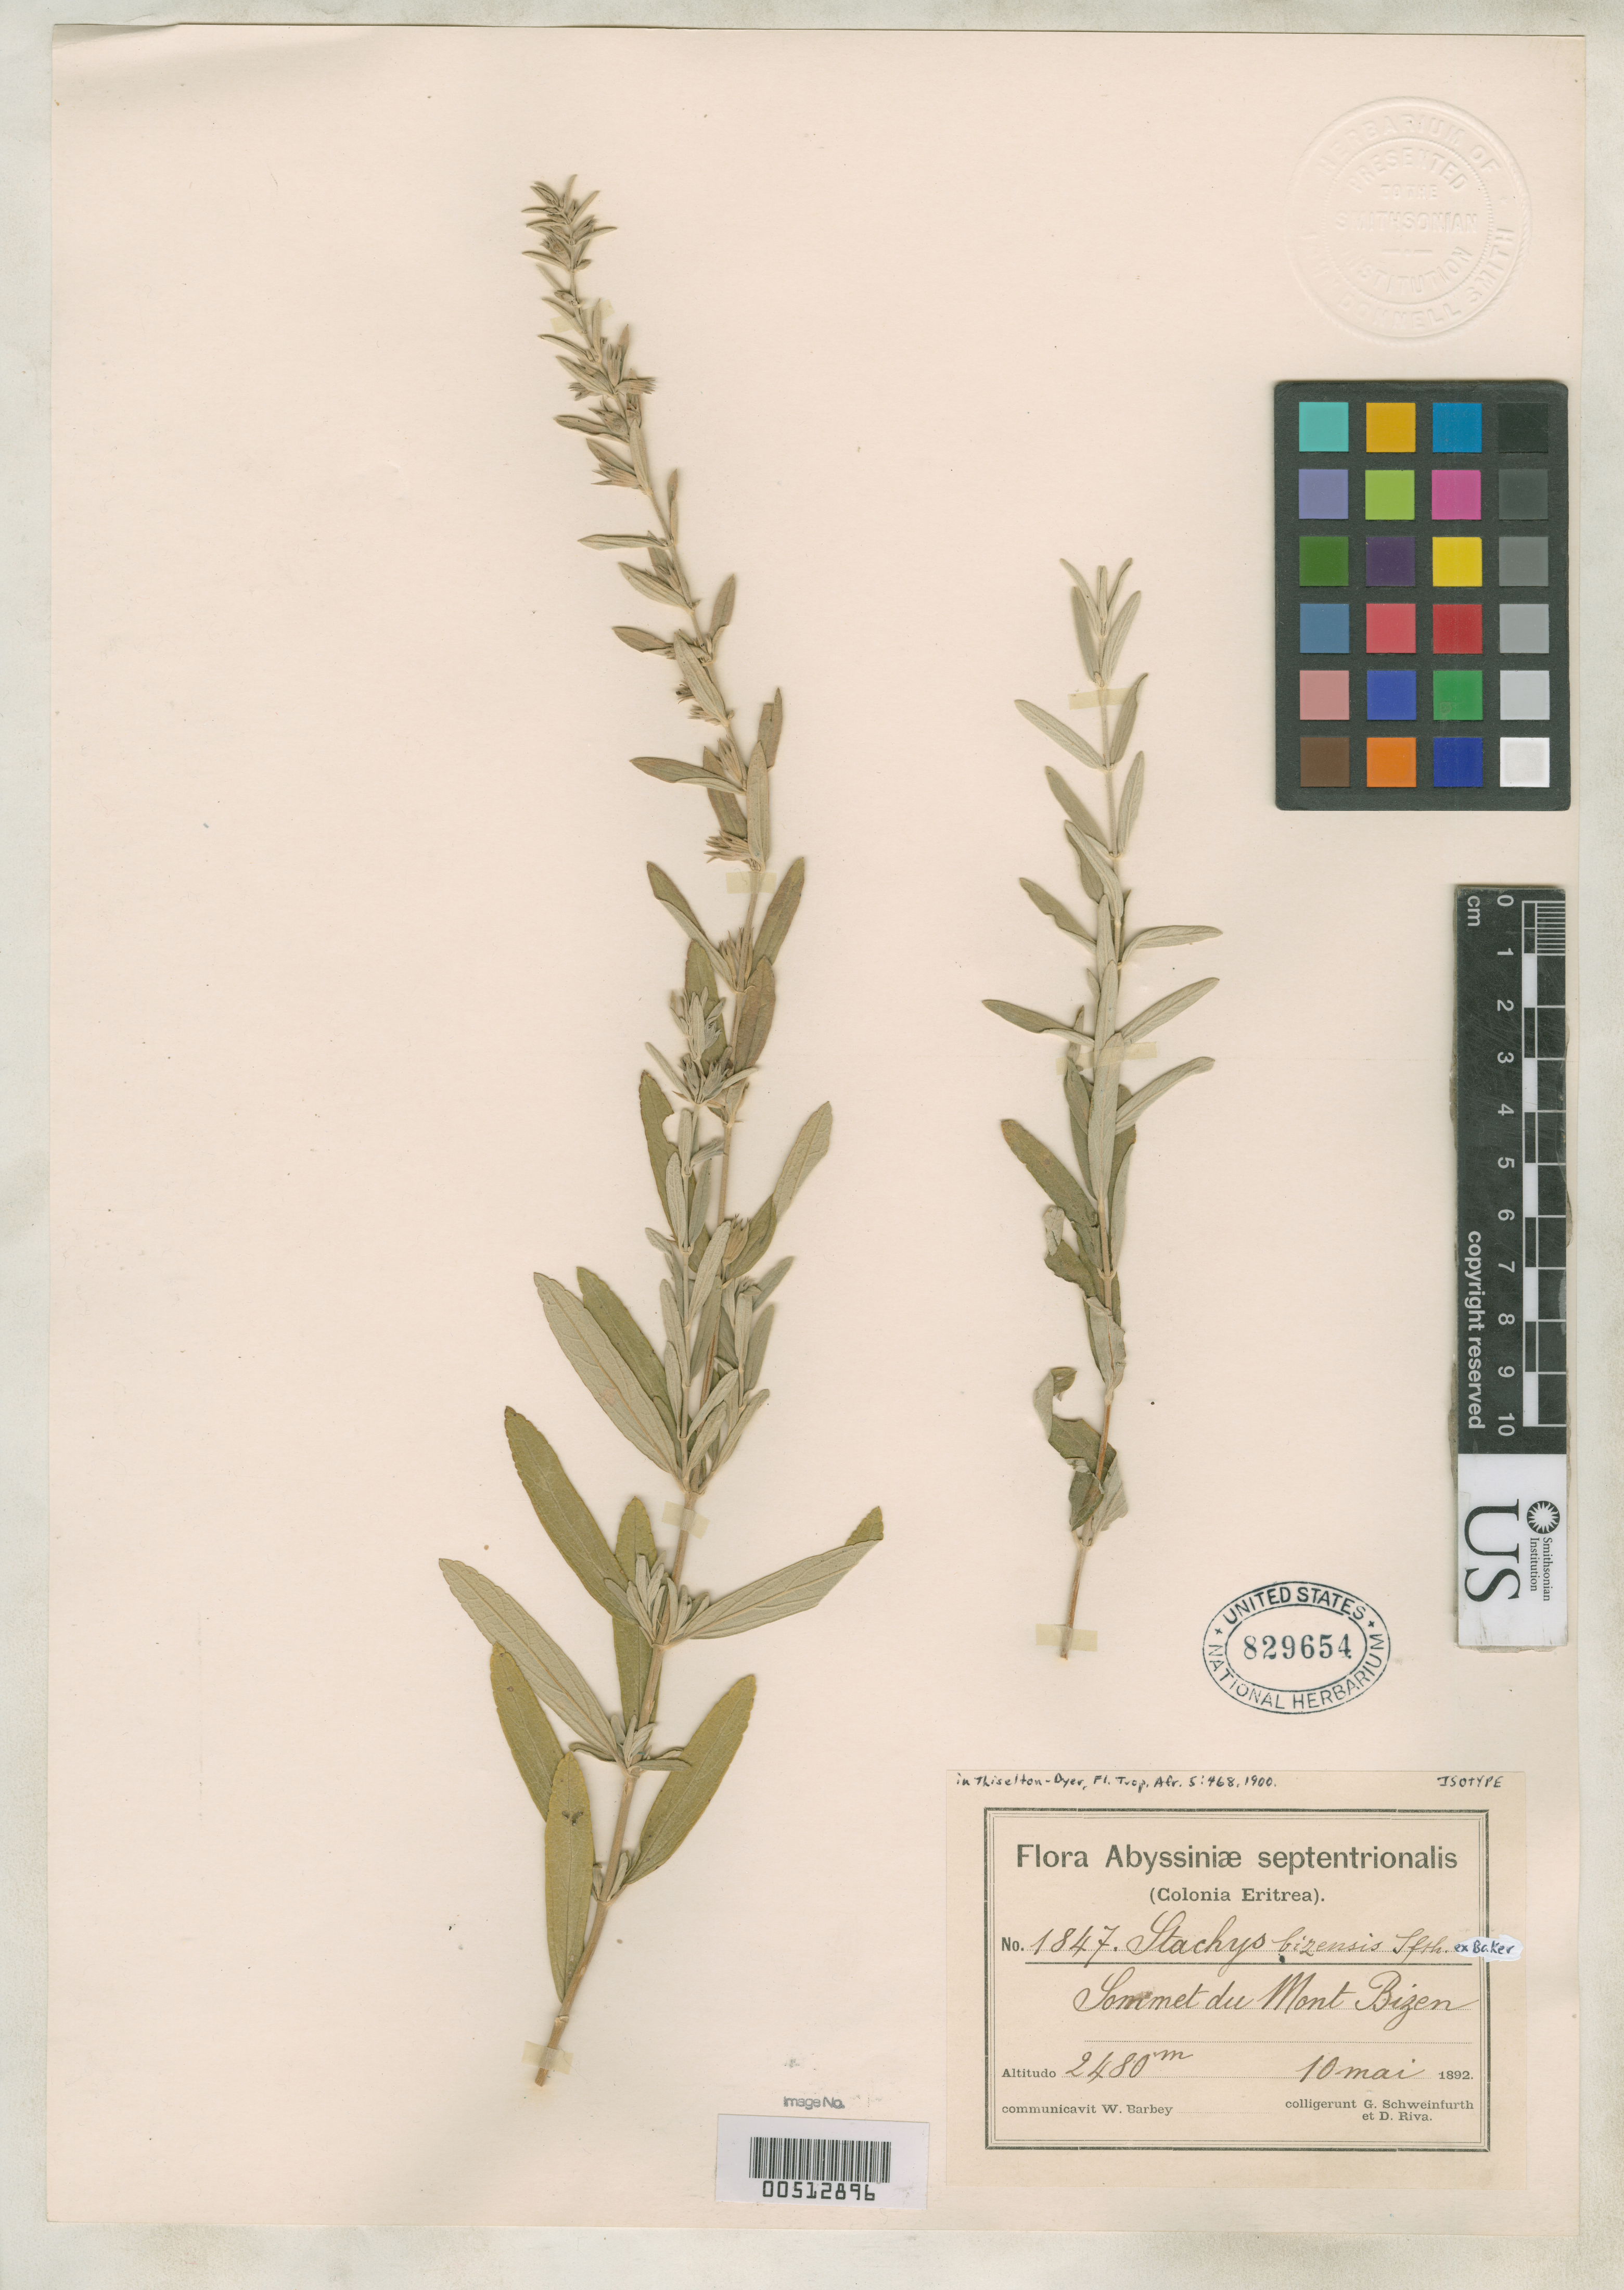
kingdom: Plantae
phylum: Tracheophyta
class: Magnoliopsida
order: Lamiales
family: Lamiaceae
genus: Stachys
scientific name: Stachys bizensis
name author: Schweinf. ex Baker in Dyer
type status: Isotype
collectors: G. A. Schweinfurth & D. Riva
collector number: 1847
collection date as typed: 10 May 1892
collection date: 1892-05-10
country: Ethiopia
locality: Sommet du Mont Bizen.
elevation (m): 2480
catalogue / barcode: US 829654